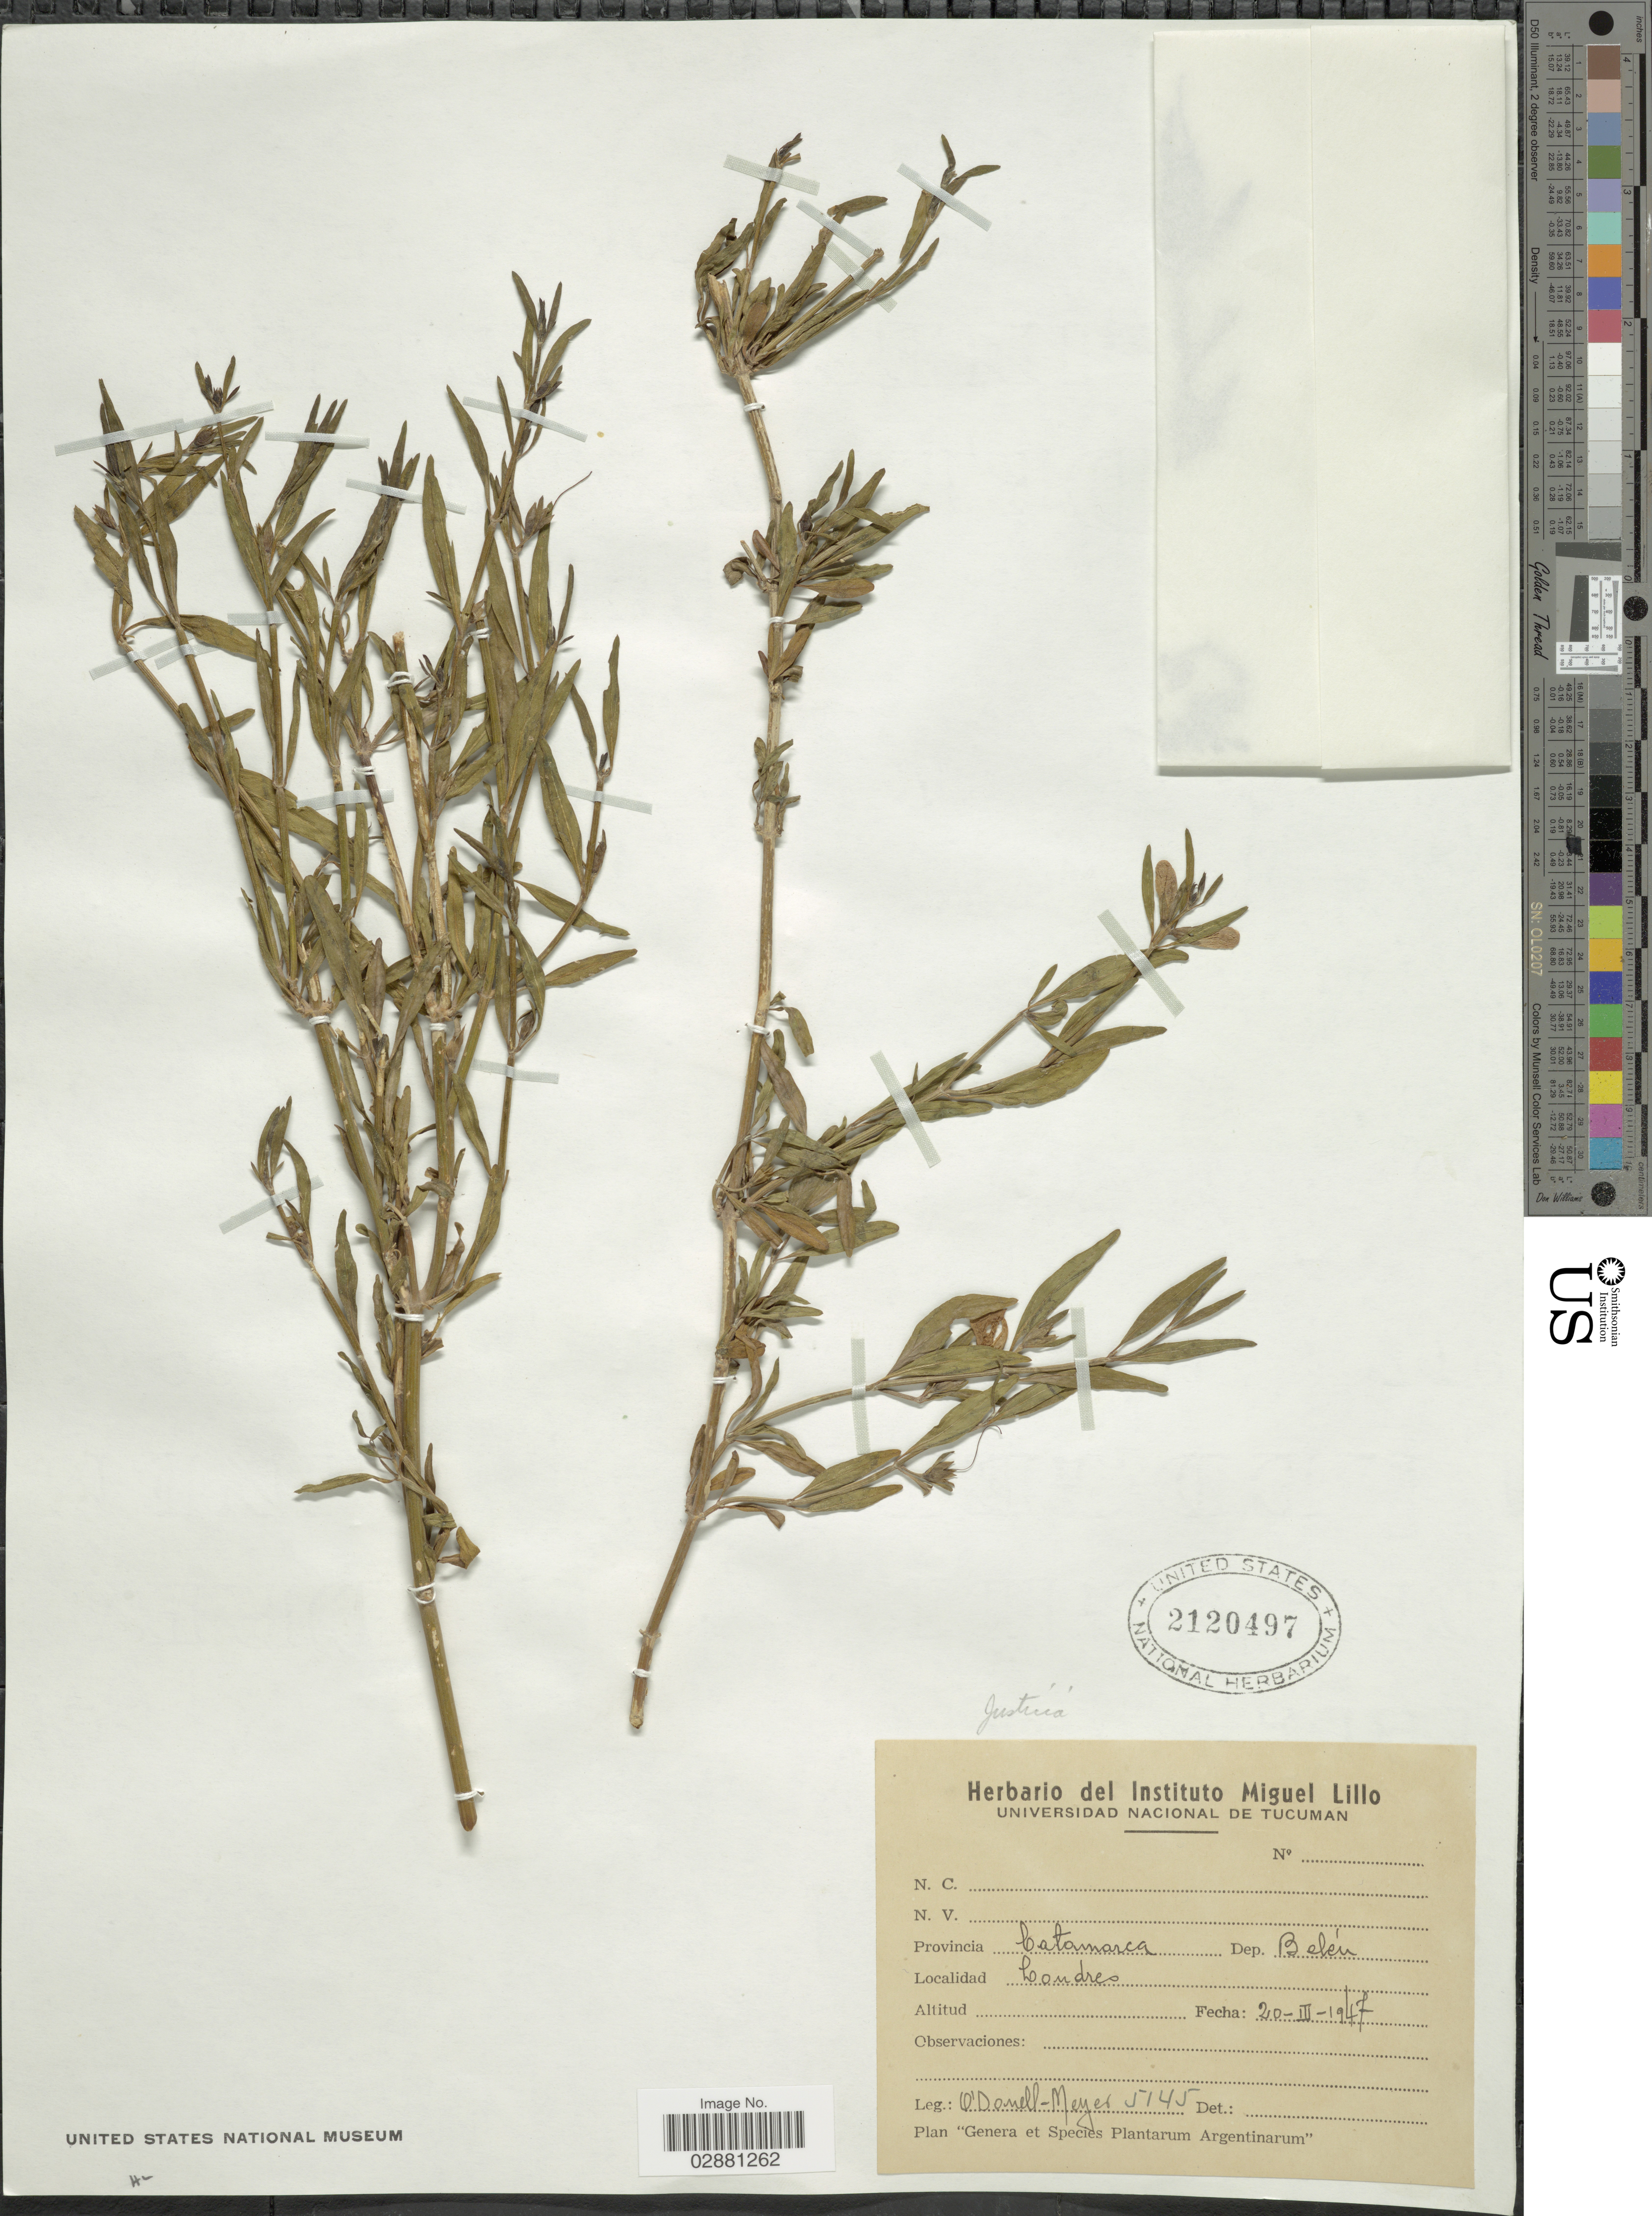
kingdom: Plantae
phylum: Tracheophyta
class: Magnoliopsida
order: Lamiales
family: Acanthaceae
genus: Justicia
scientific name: Justicia tweediana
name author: (Nees) Griseb.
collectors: O'Donell-Meyer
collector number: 5145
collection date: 1947-03-20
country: Argentina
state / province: Catamarca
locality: Provincia Catamarca, Dep. Belén, Londres.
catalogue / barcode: US 2120497